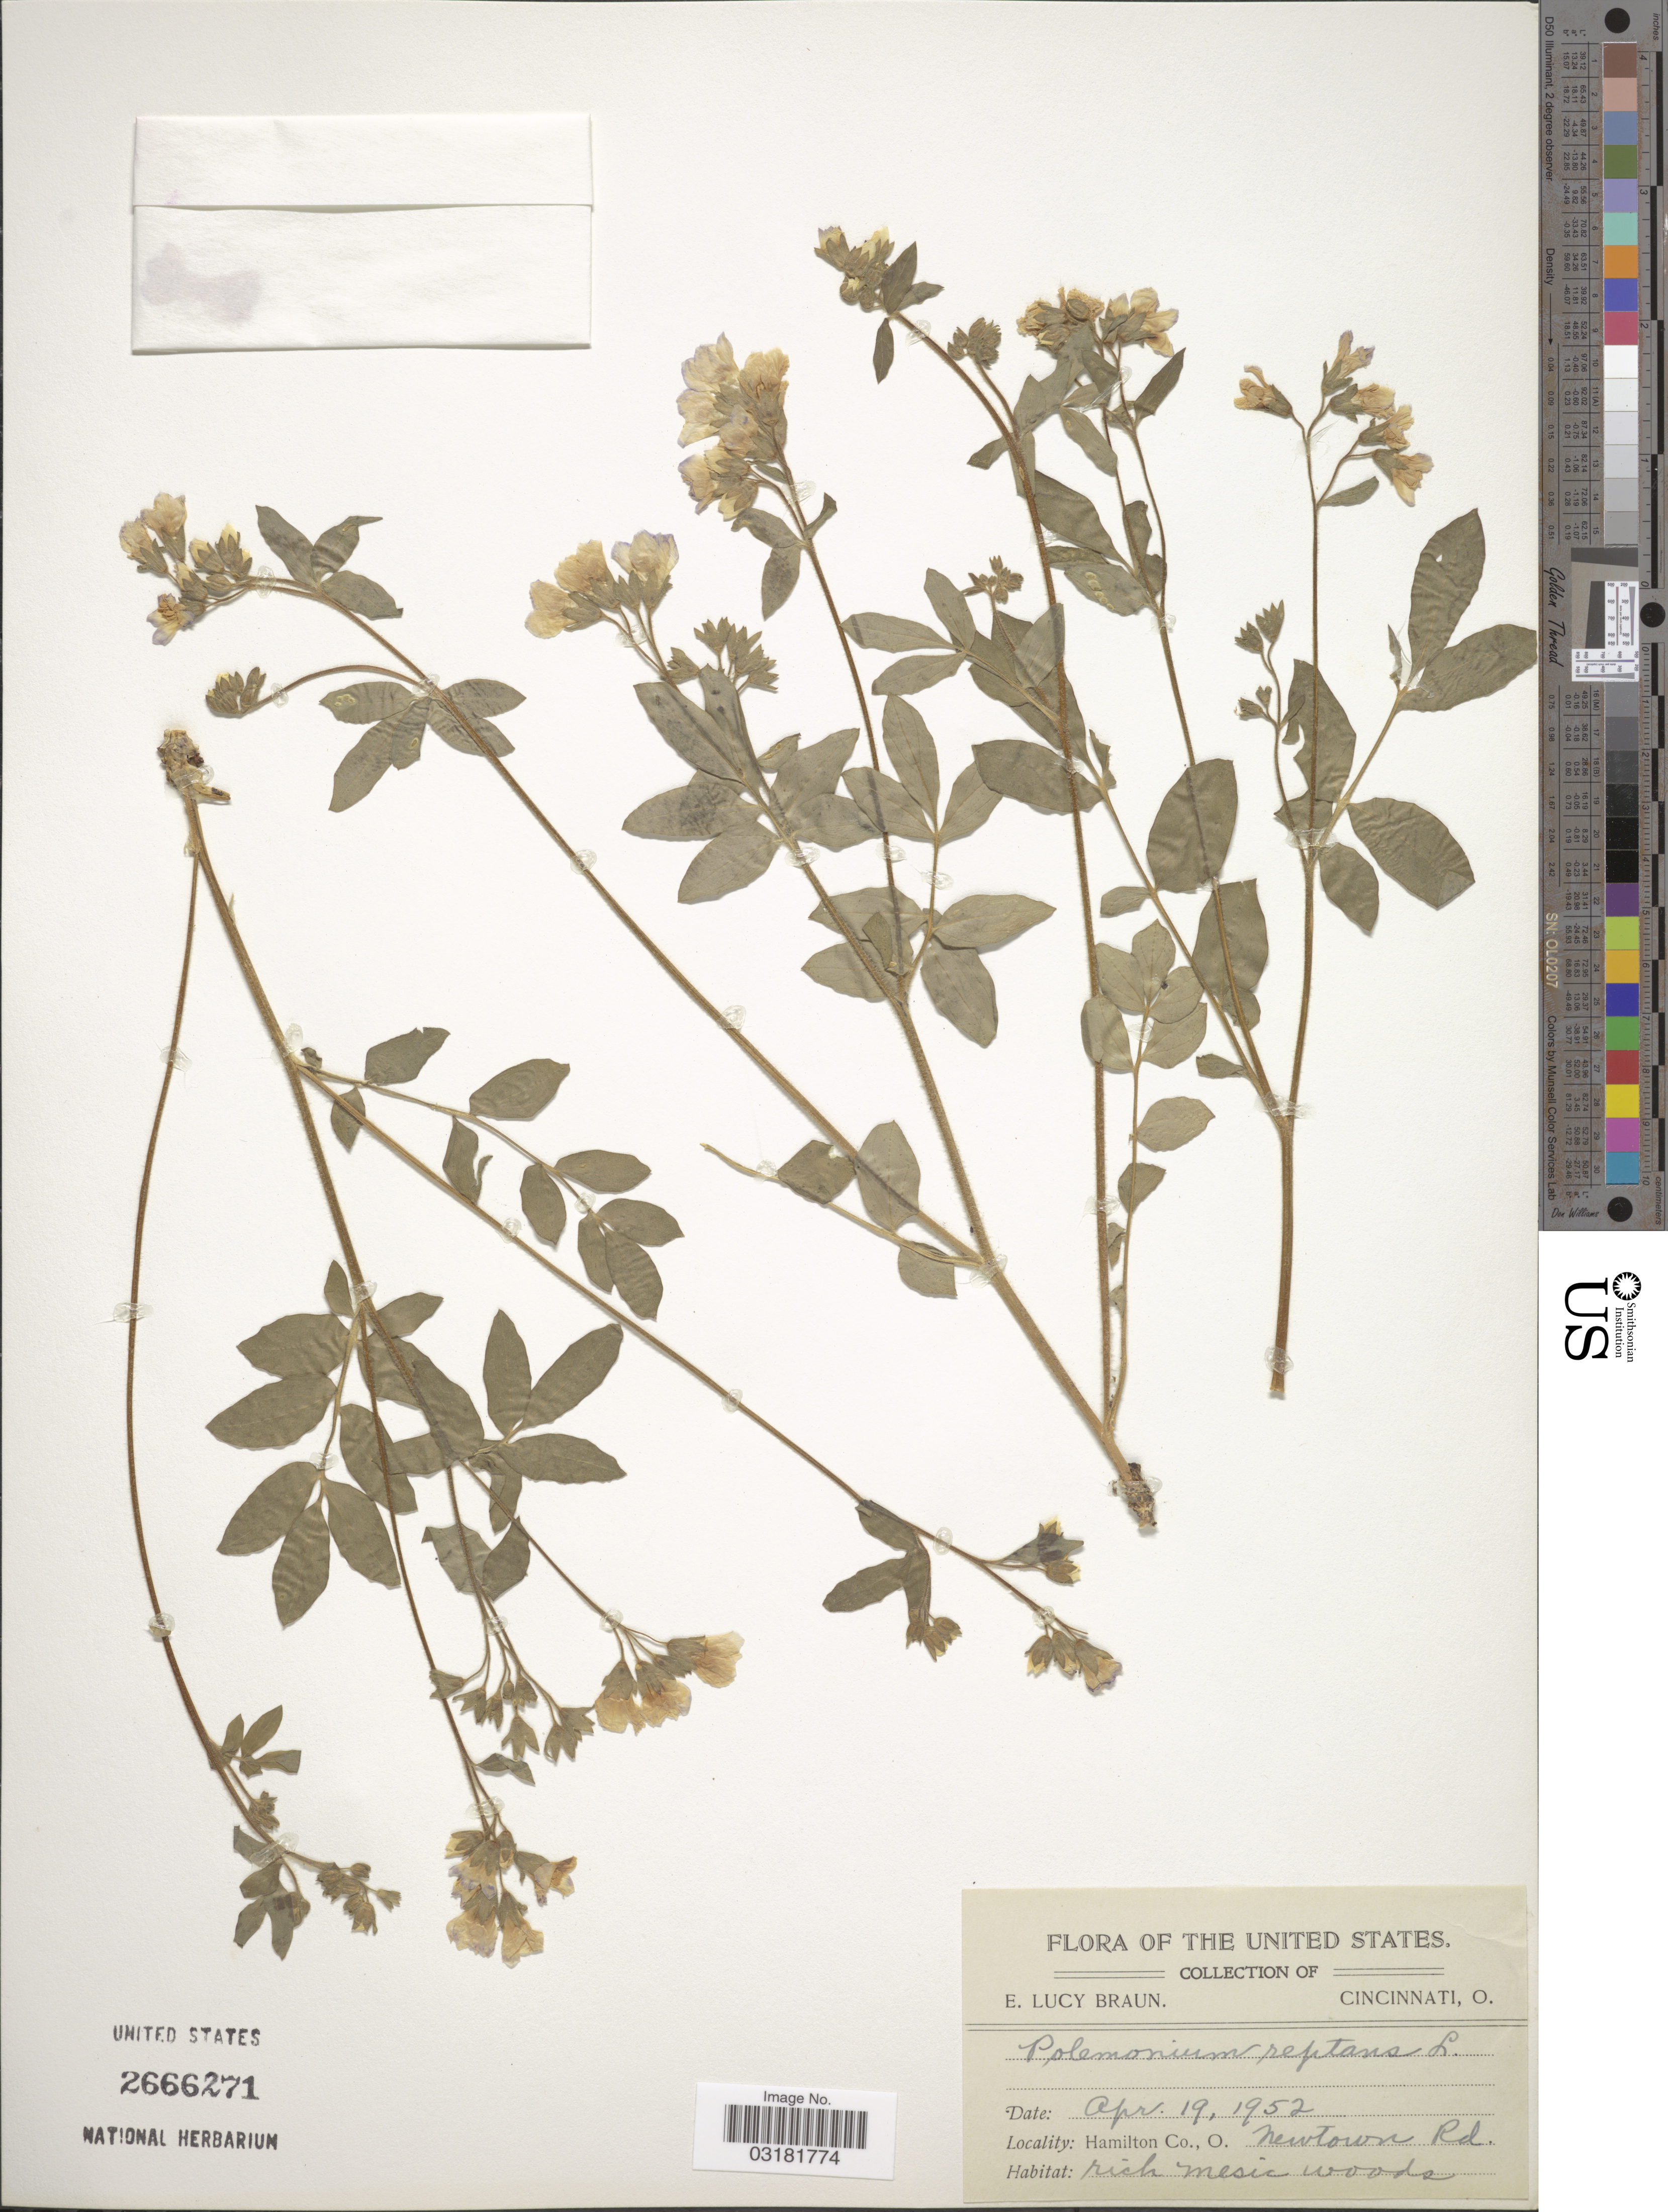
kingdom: Plantae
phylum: Tracheophyta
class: Magnoliopsida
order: Ericales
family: Polemoniaceae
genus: Polemonium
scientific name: Polemonium reptans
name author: L.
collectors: E. L. Braun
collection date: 1952-04-19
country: United States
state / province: Ohio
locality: Hamilton Co., O. Newtown Rd.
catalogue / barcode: US 2666271